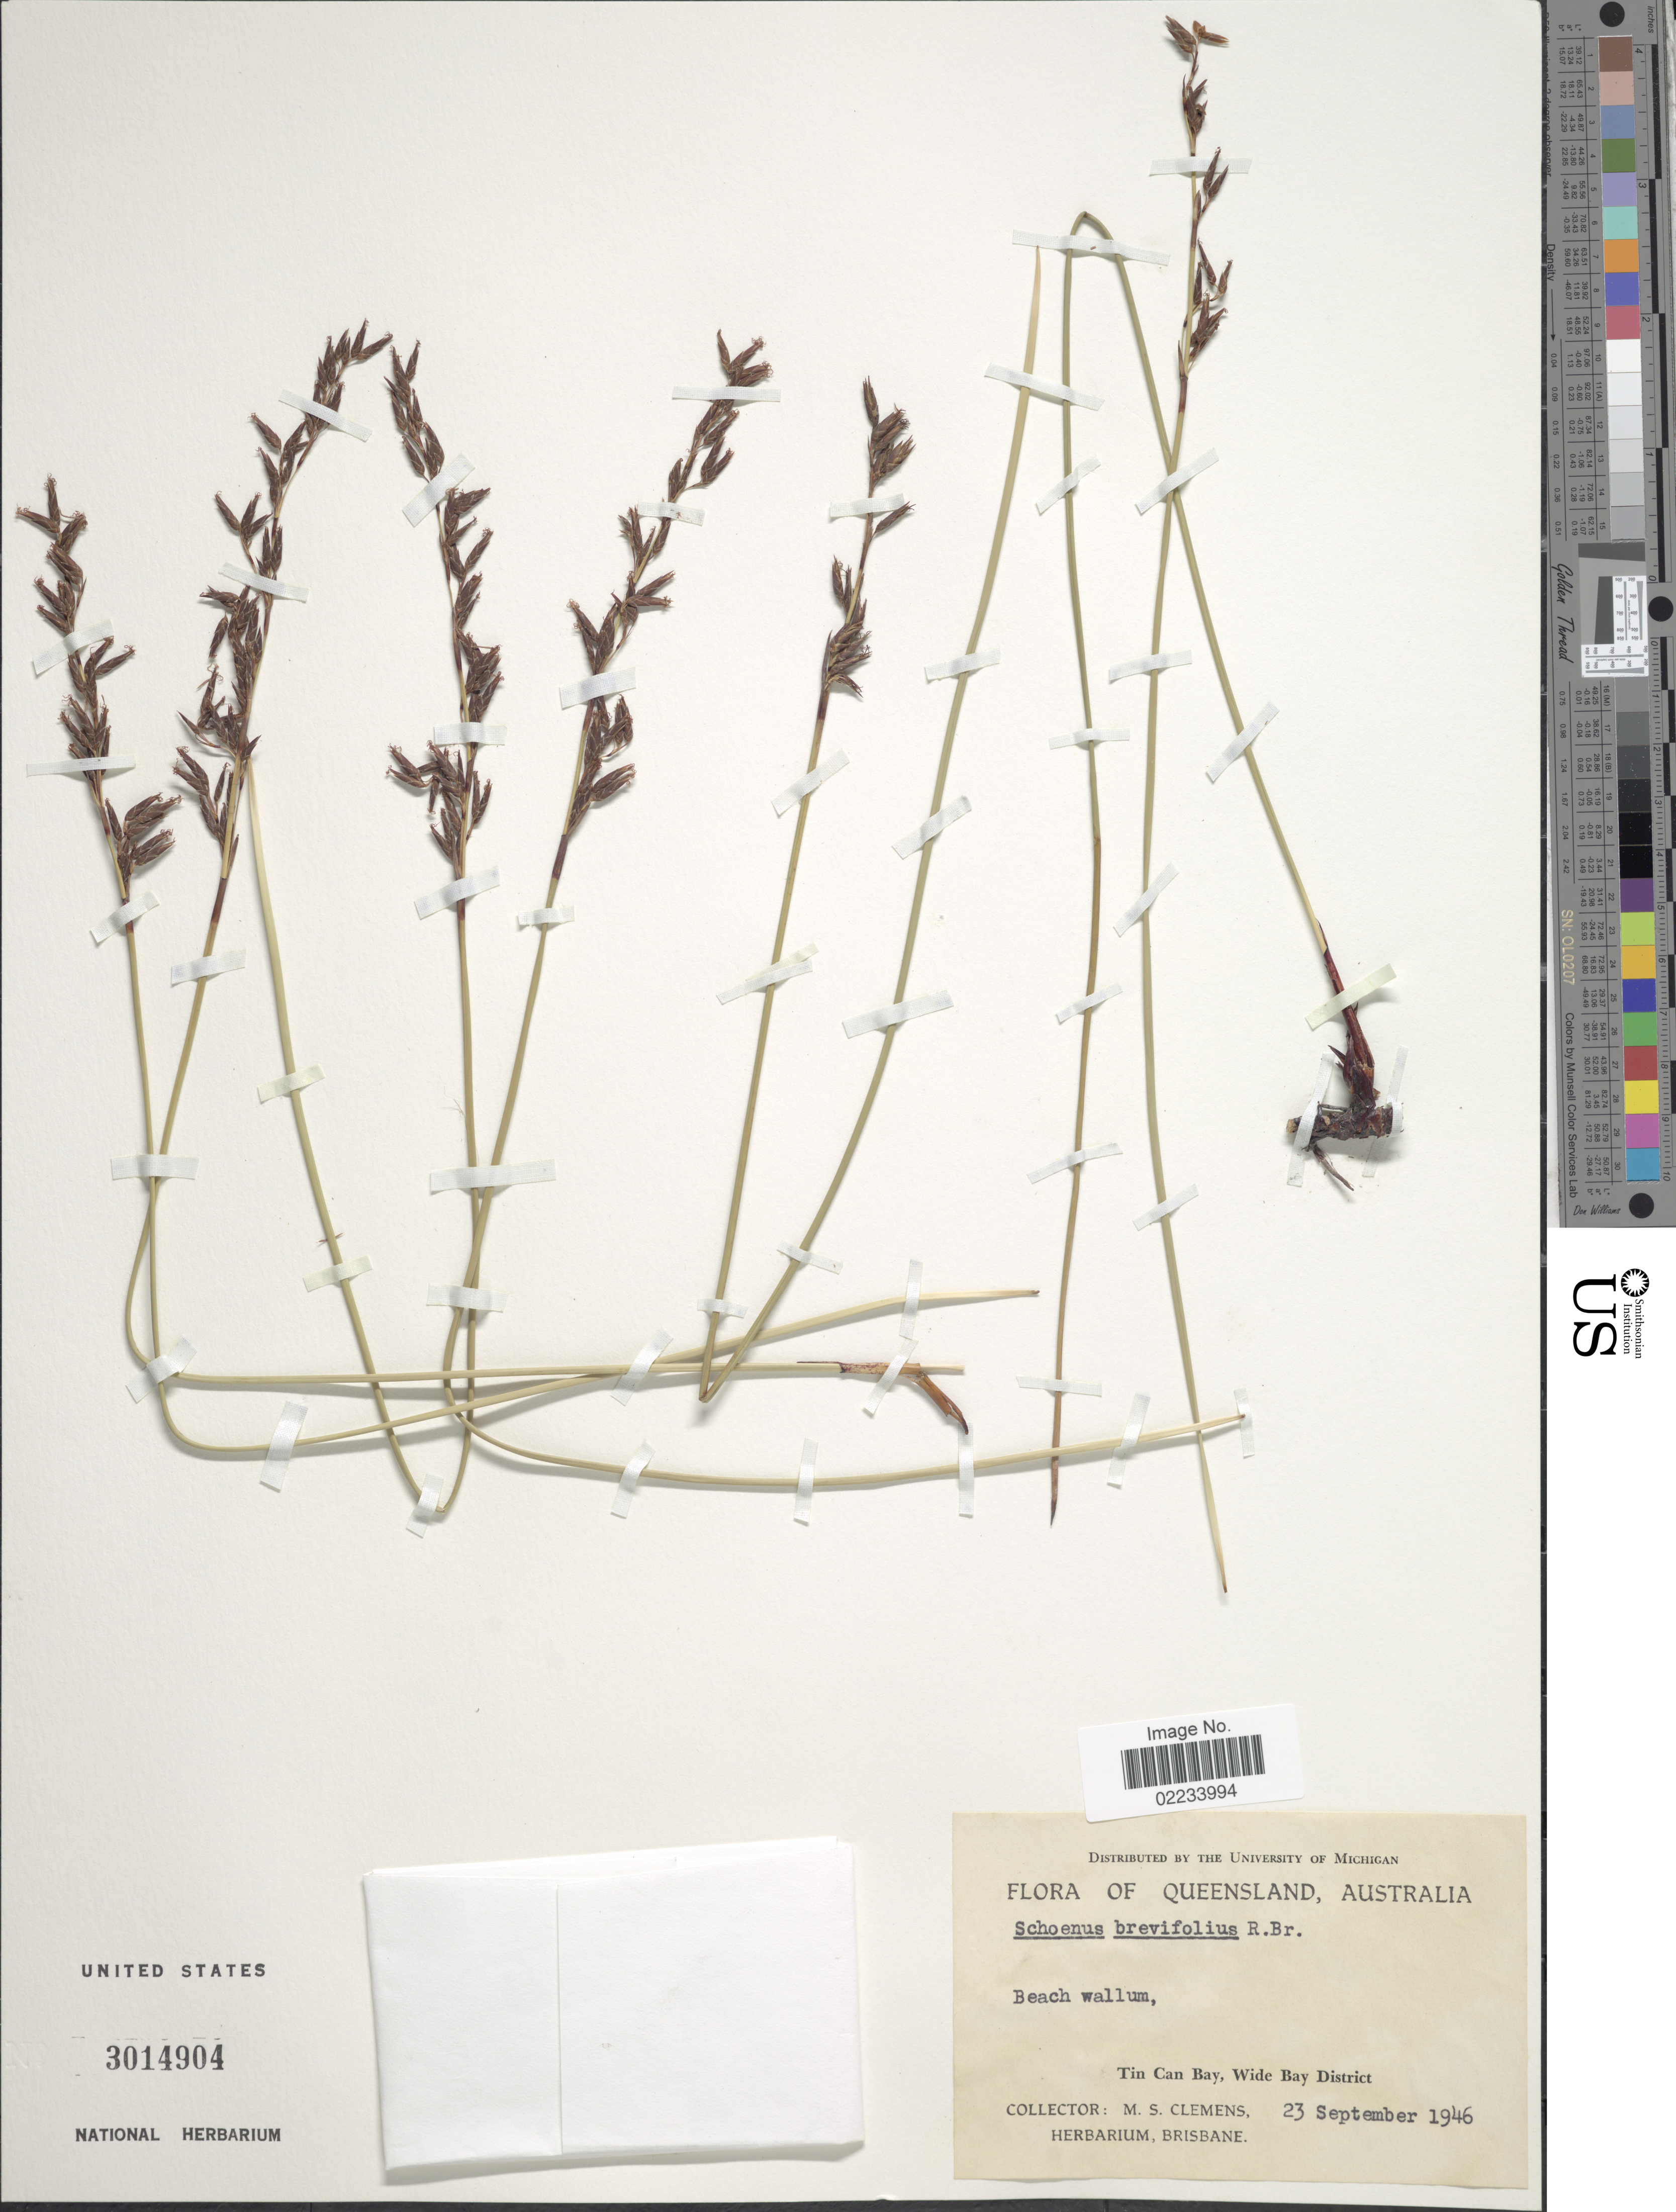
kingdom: Plantae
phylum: Tracheophyta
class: Liliopsida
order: Poales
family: Cyperaceae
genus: Schoenus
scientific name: Schoenus brevifolius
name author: R. Br.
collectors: M. S. Clemens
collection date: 1946-09-23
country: Australia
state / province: Queensland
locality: Beach wallum, Tin Can Bay, Wide Bay District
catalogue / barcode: US 3014904